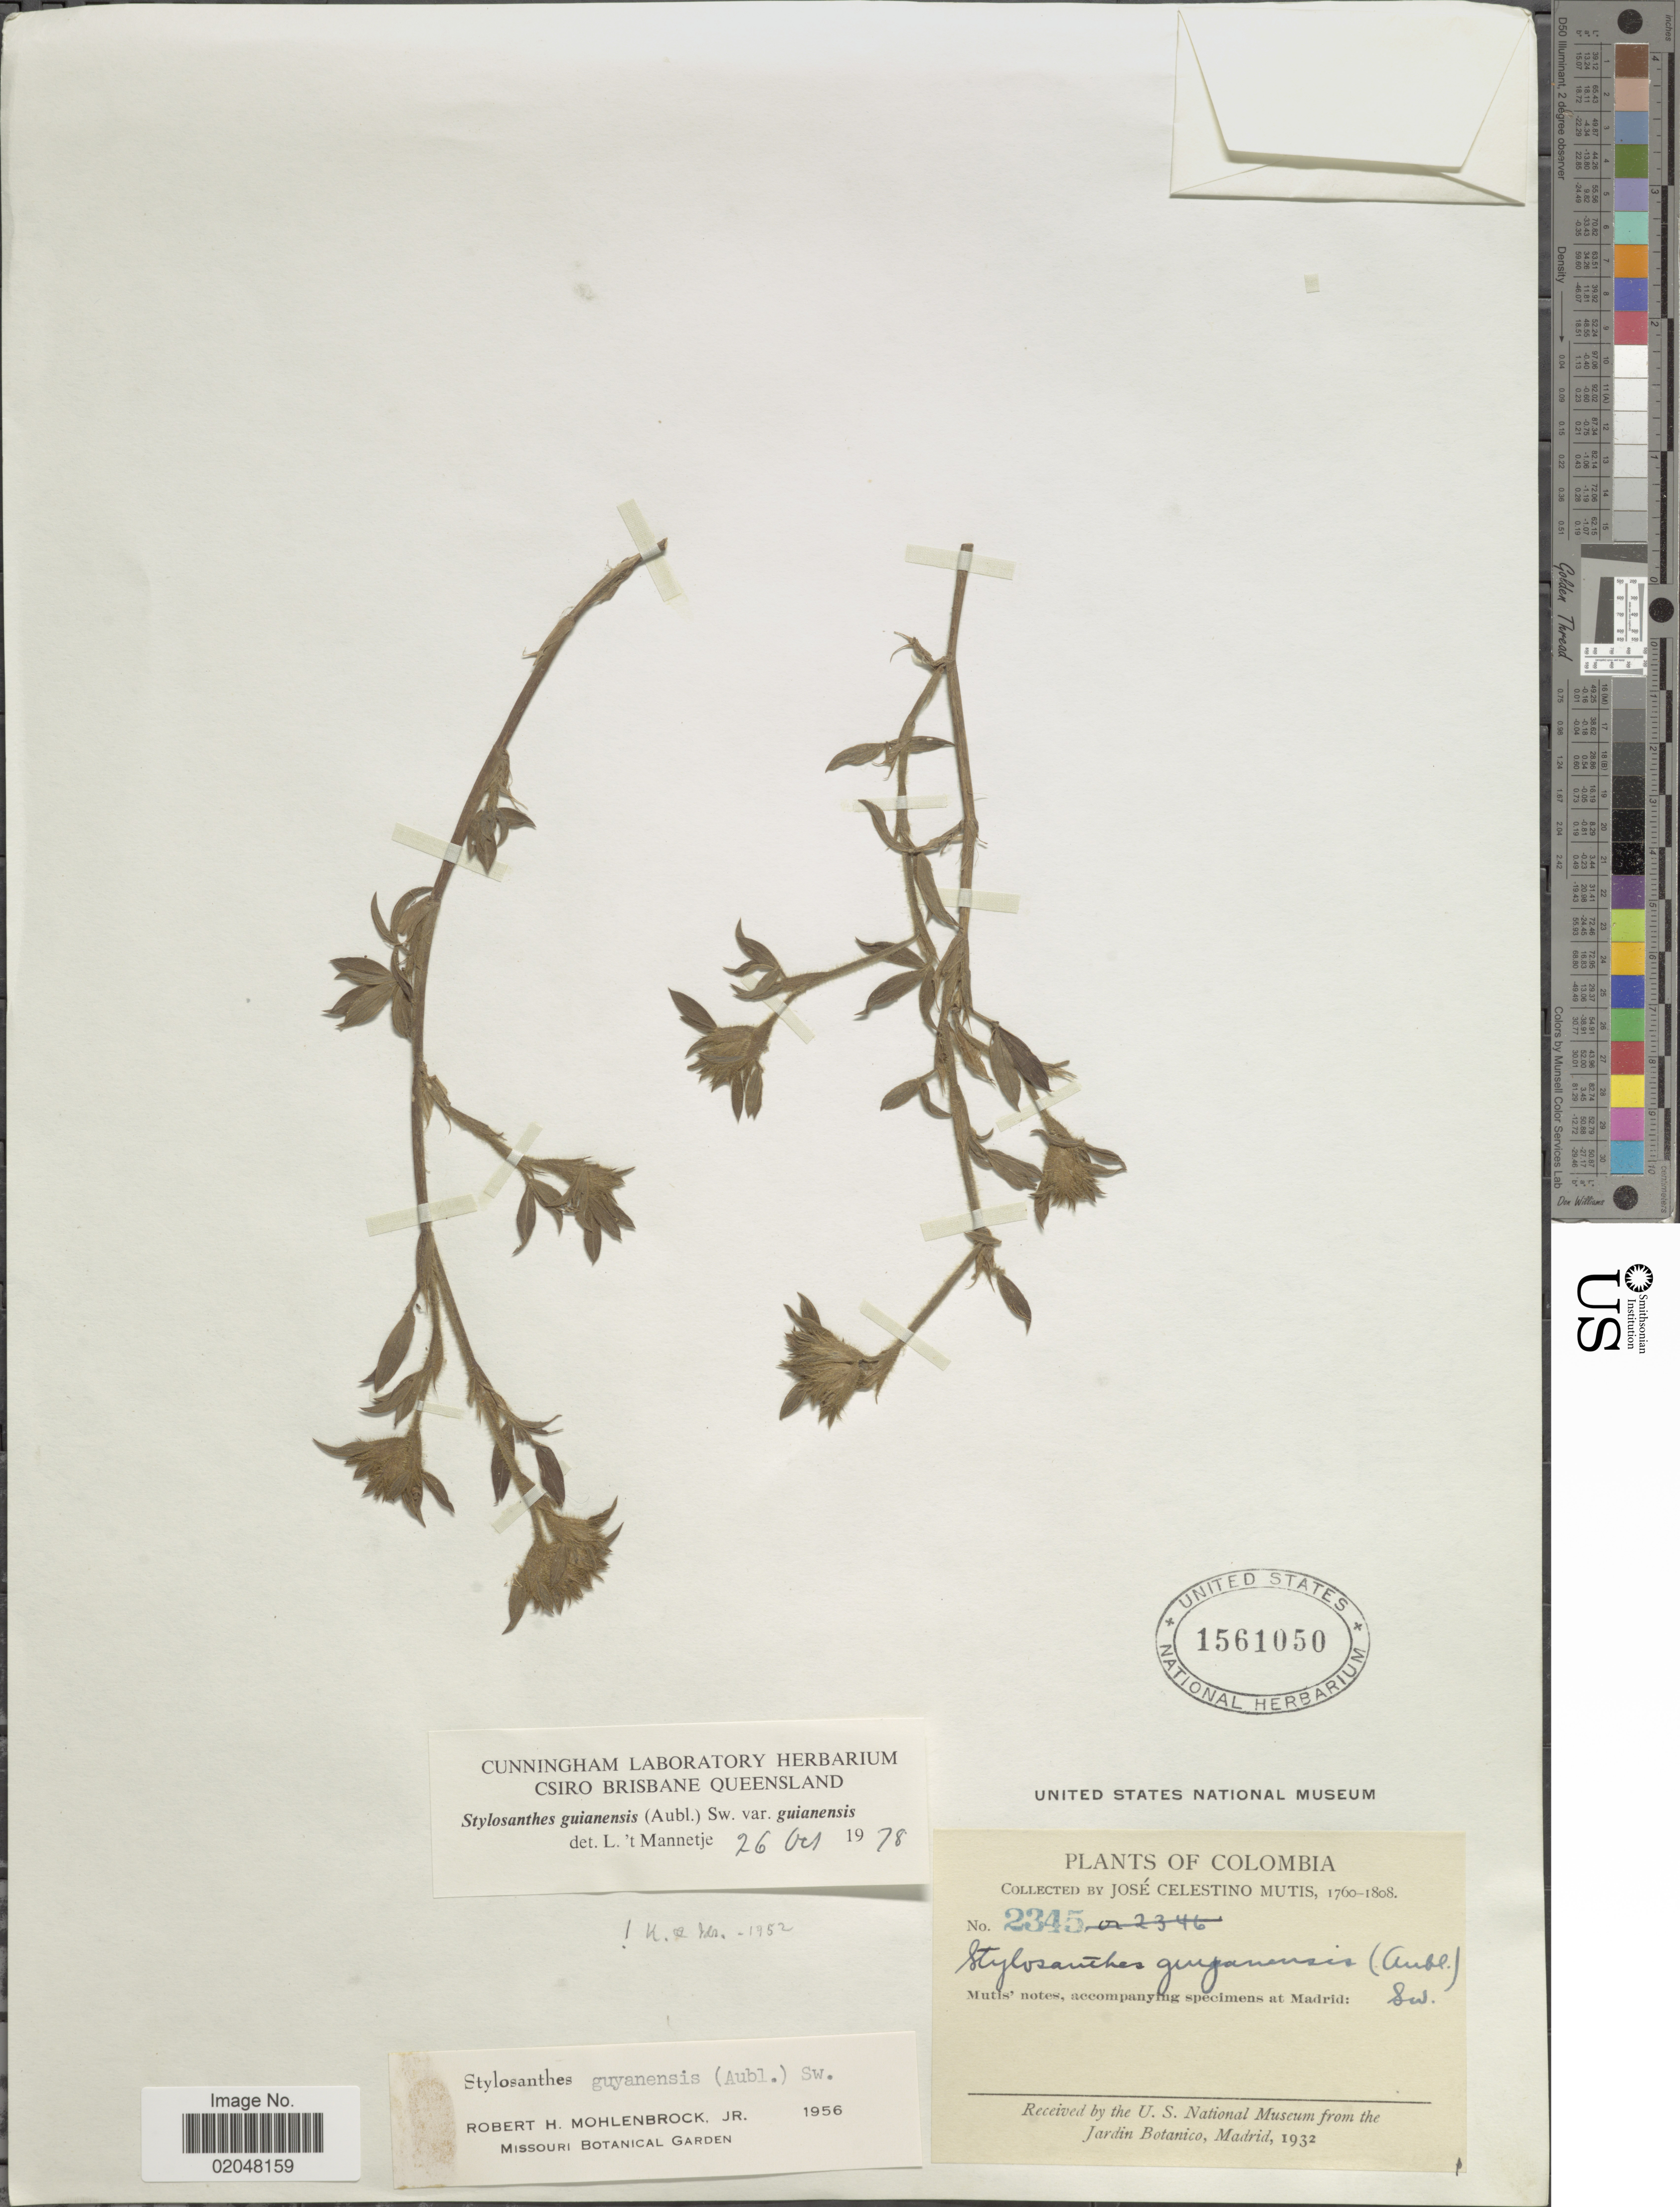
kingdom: Plantae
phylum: Tracheophyta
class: Magnoliopsida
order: Fabales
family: Fabaceae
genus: Stylosanthes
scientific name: Stylosanthes guianensis var. guianensis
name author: (Aubl.) Sw.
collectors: J. C. B. Mutis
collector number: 2345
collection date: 1760/1808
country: Colombia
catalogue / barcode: US 1561050